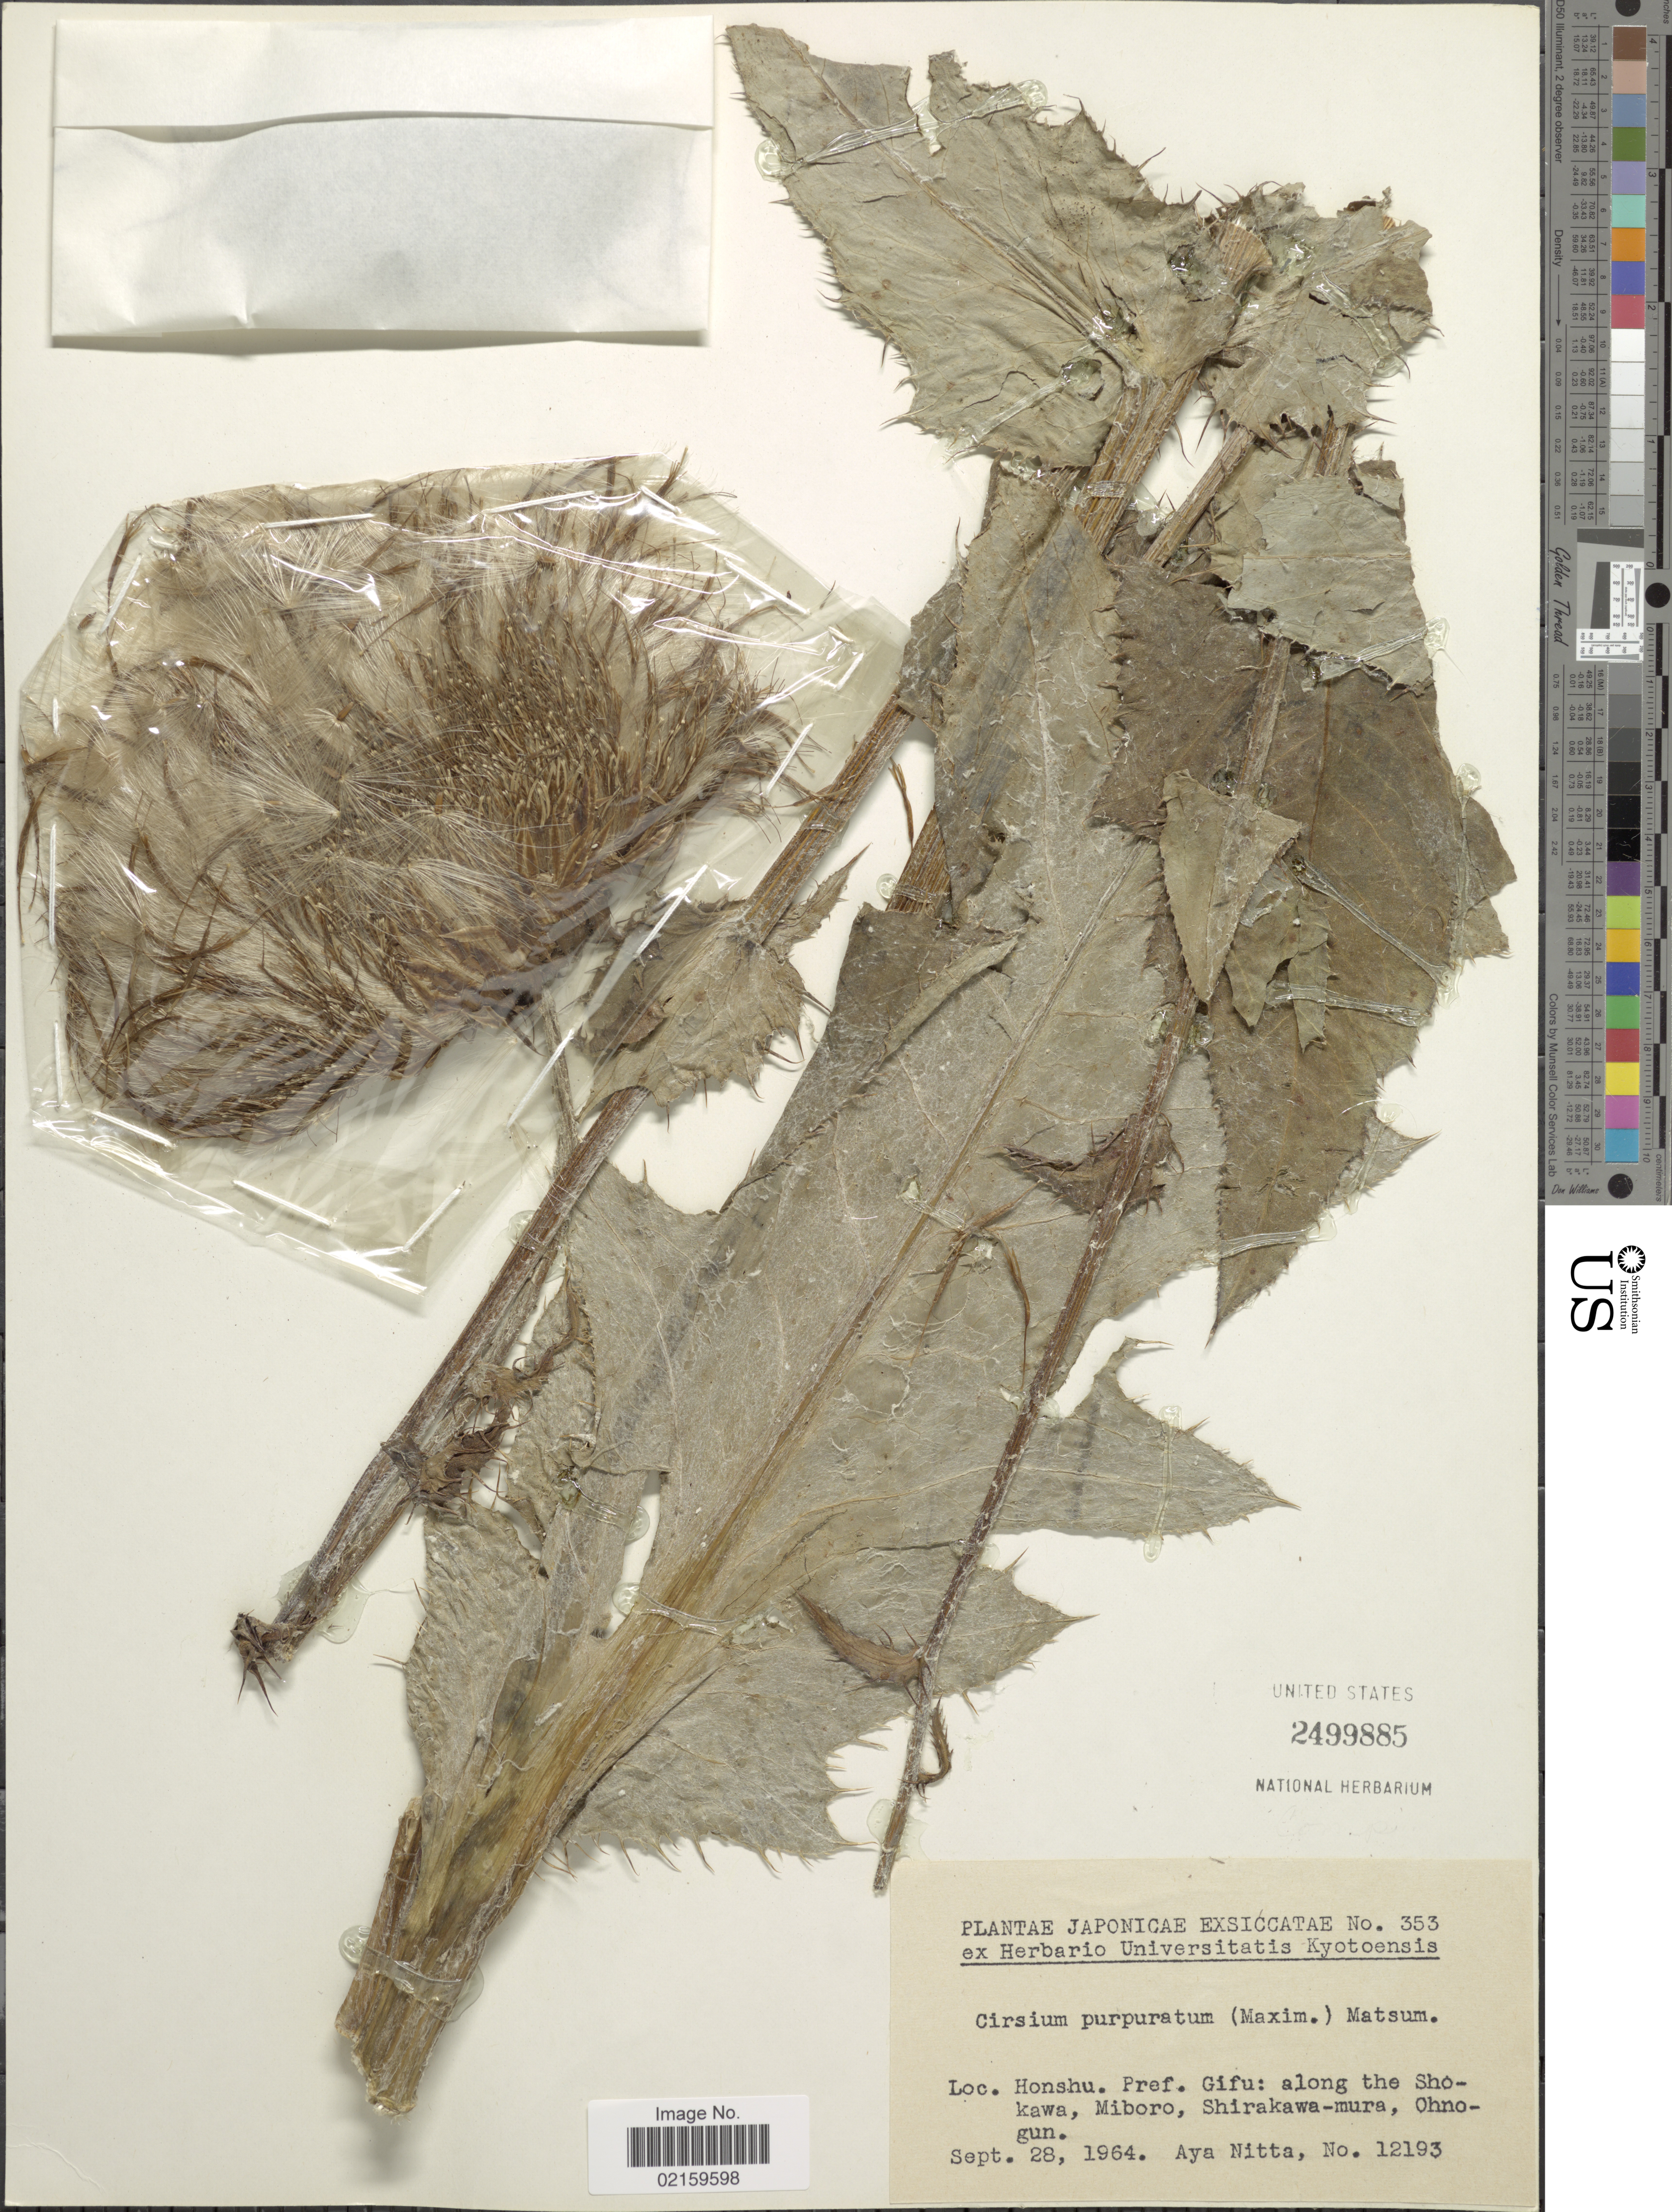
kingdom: Plantae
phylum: Tracheophyta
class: Magnoliopsida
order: Asterales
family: Asteraceae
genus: Cirsium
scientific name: Cirsium purpuratum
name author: (Maxim.) Matsum.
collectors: A. Nitta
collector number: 12193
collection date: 1964-09-28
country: Japan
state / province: Gihu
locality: Honshu. Pref. Gifu: along the Shokawa, Miboro, Shirakawa-mura, Ohno-gun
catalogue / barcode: US 2499885